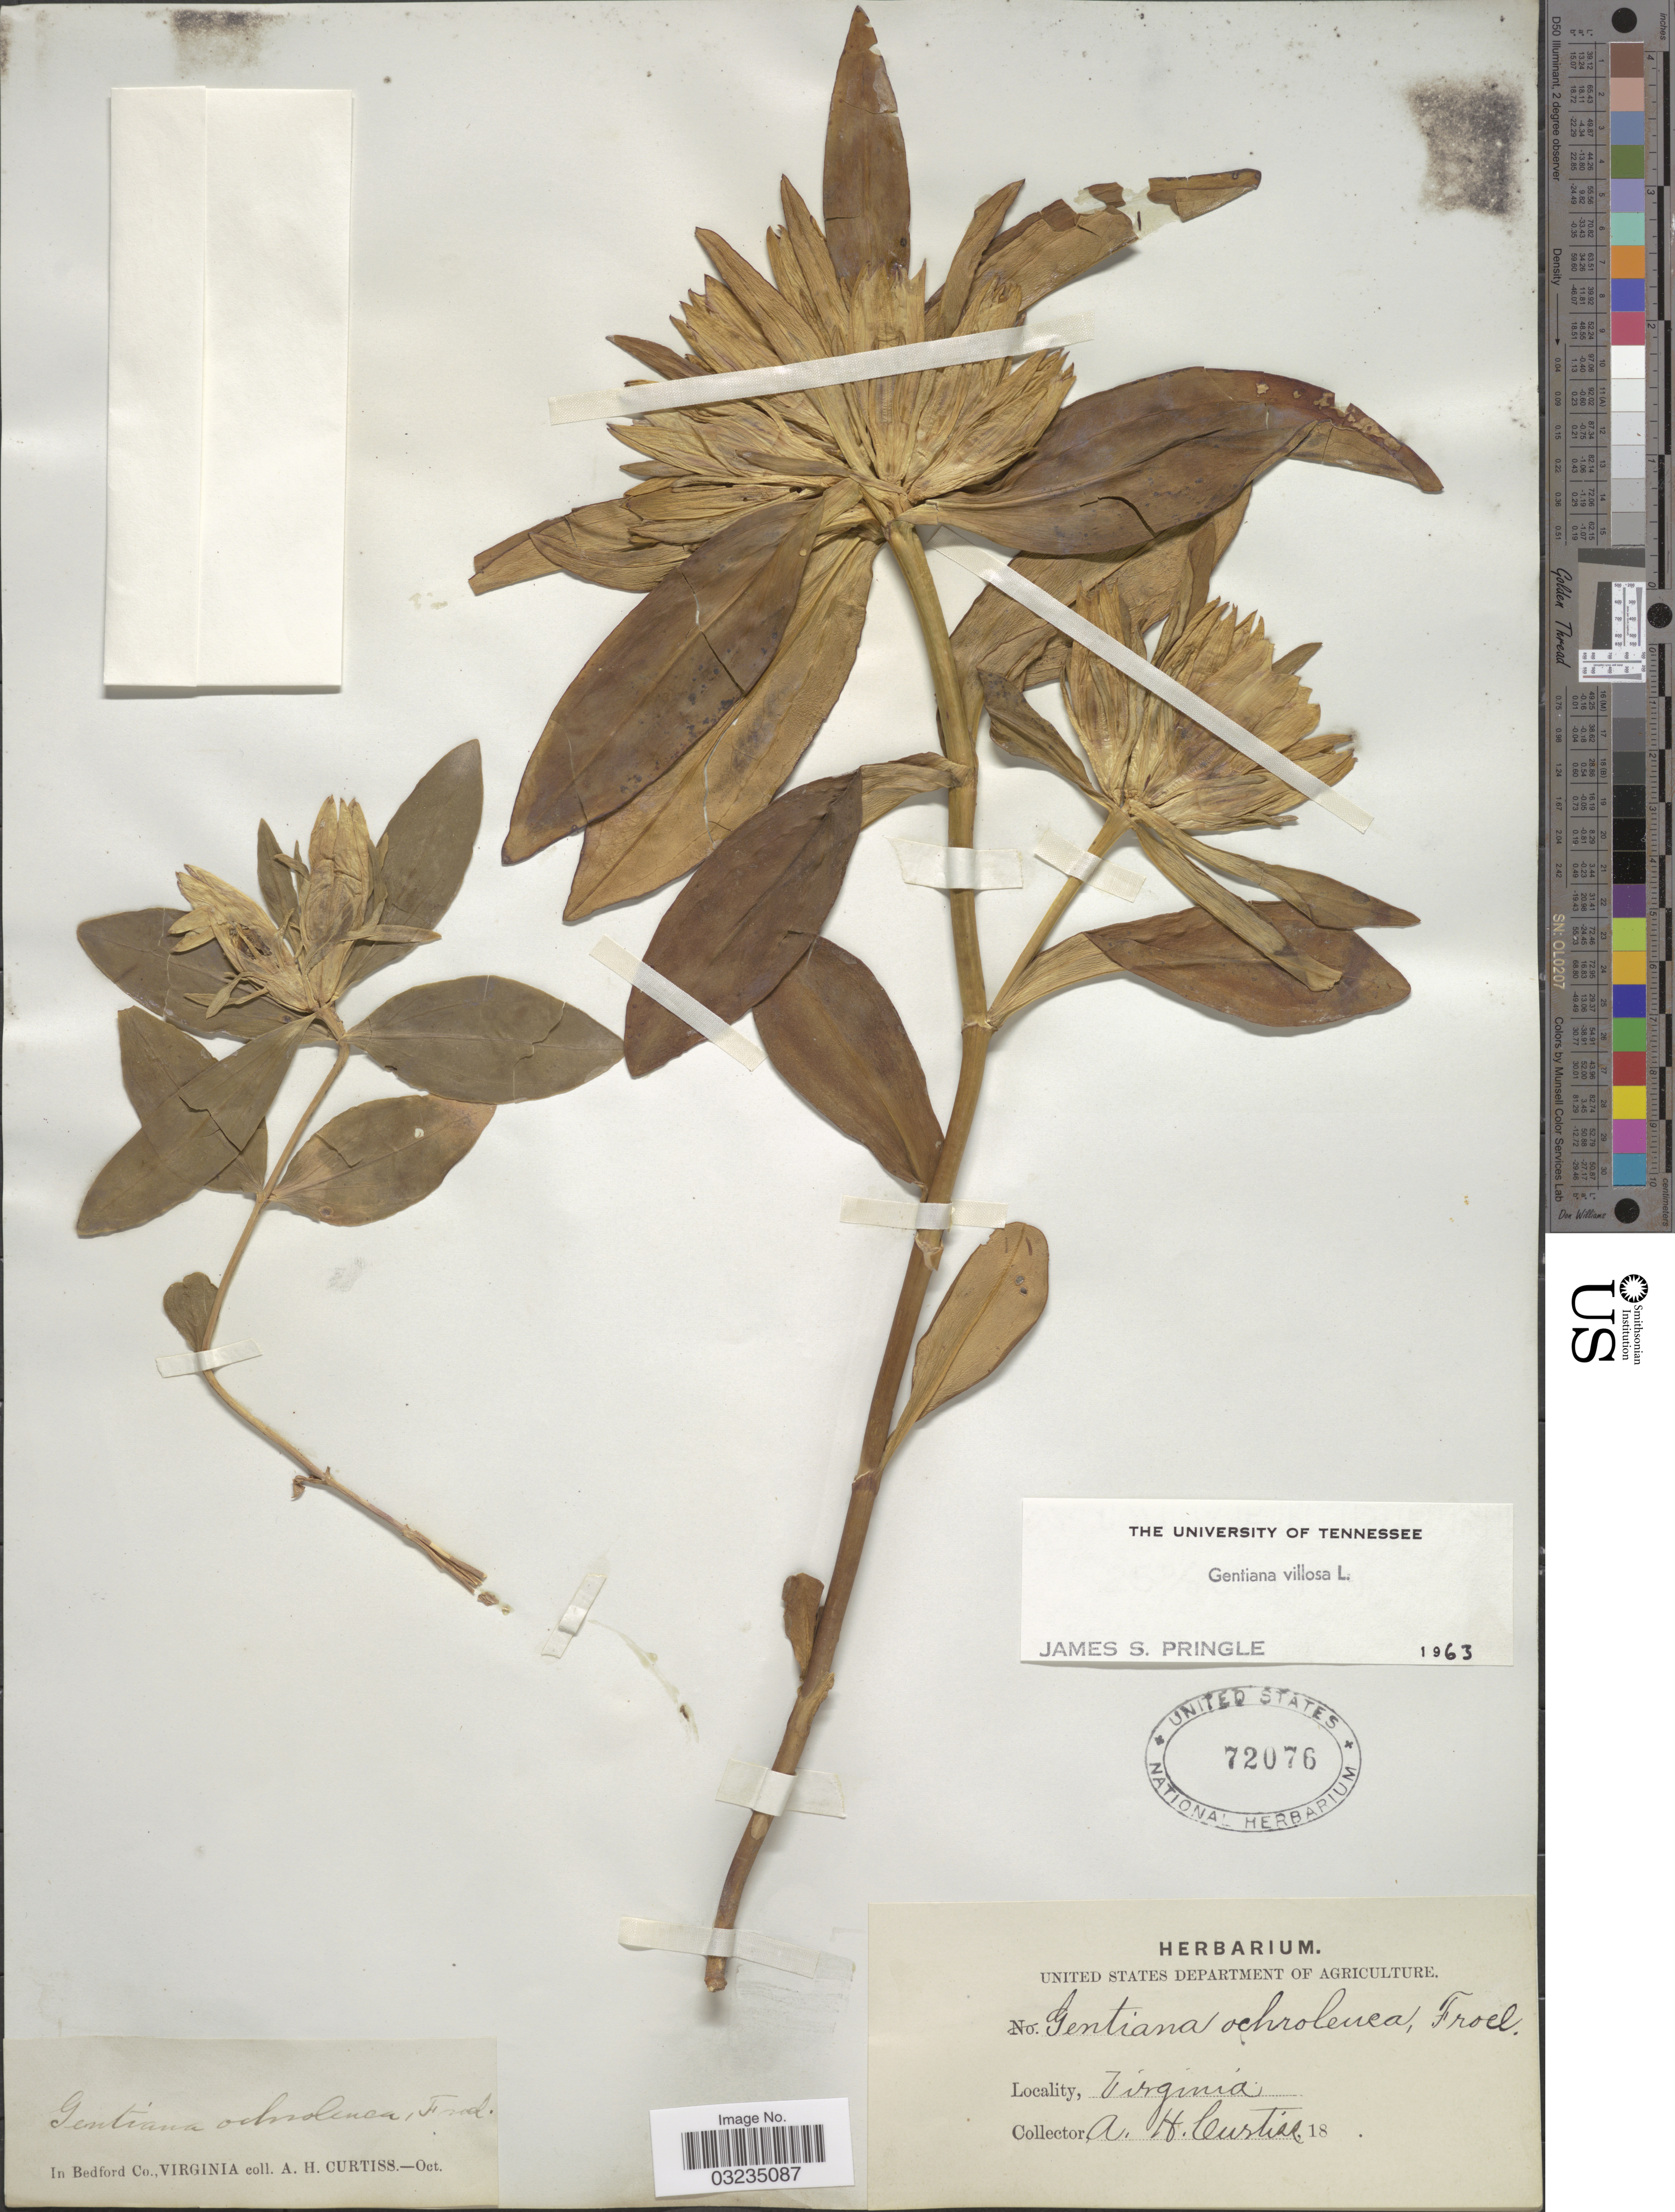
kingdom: Plantae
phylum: Tracheophyta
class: Magnoliopsida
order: Gentianales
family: Gentianaceae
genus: Gentiana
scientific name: Gentiana villosa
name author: L.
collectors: A. H. Curtiss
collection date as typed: oct. 18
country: United States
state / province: Virginia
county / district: Bedford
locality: In Bedford Co.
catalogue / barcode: US 72076